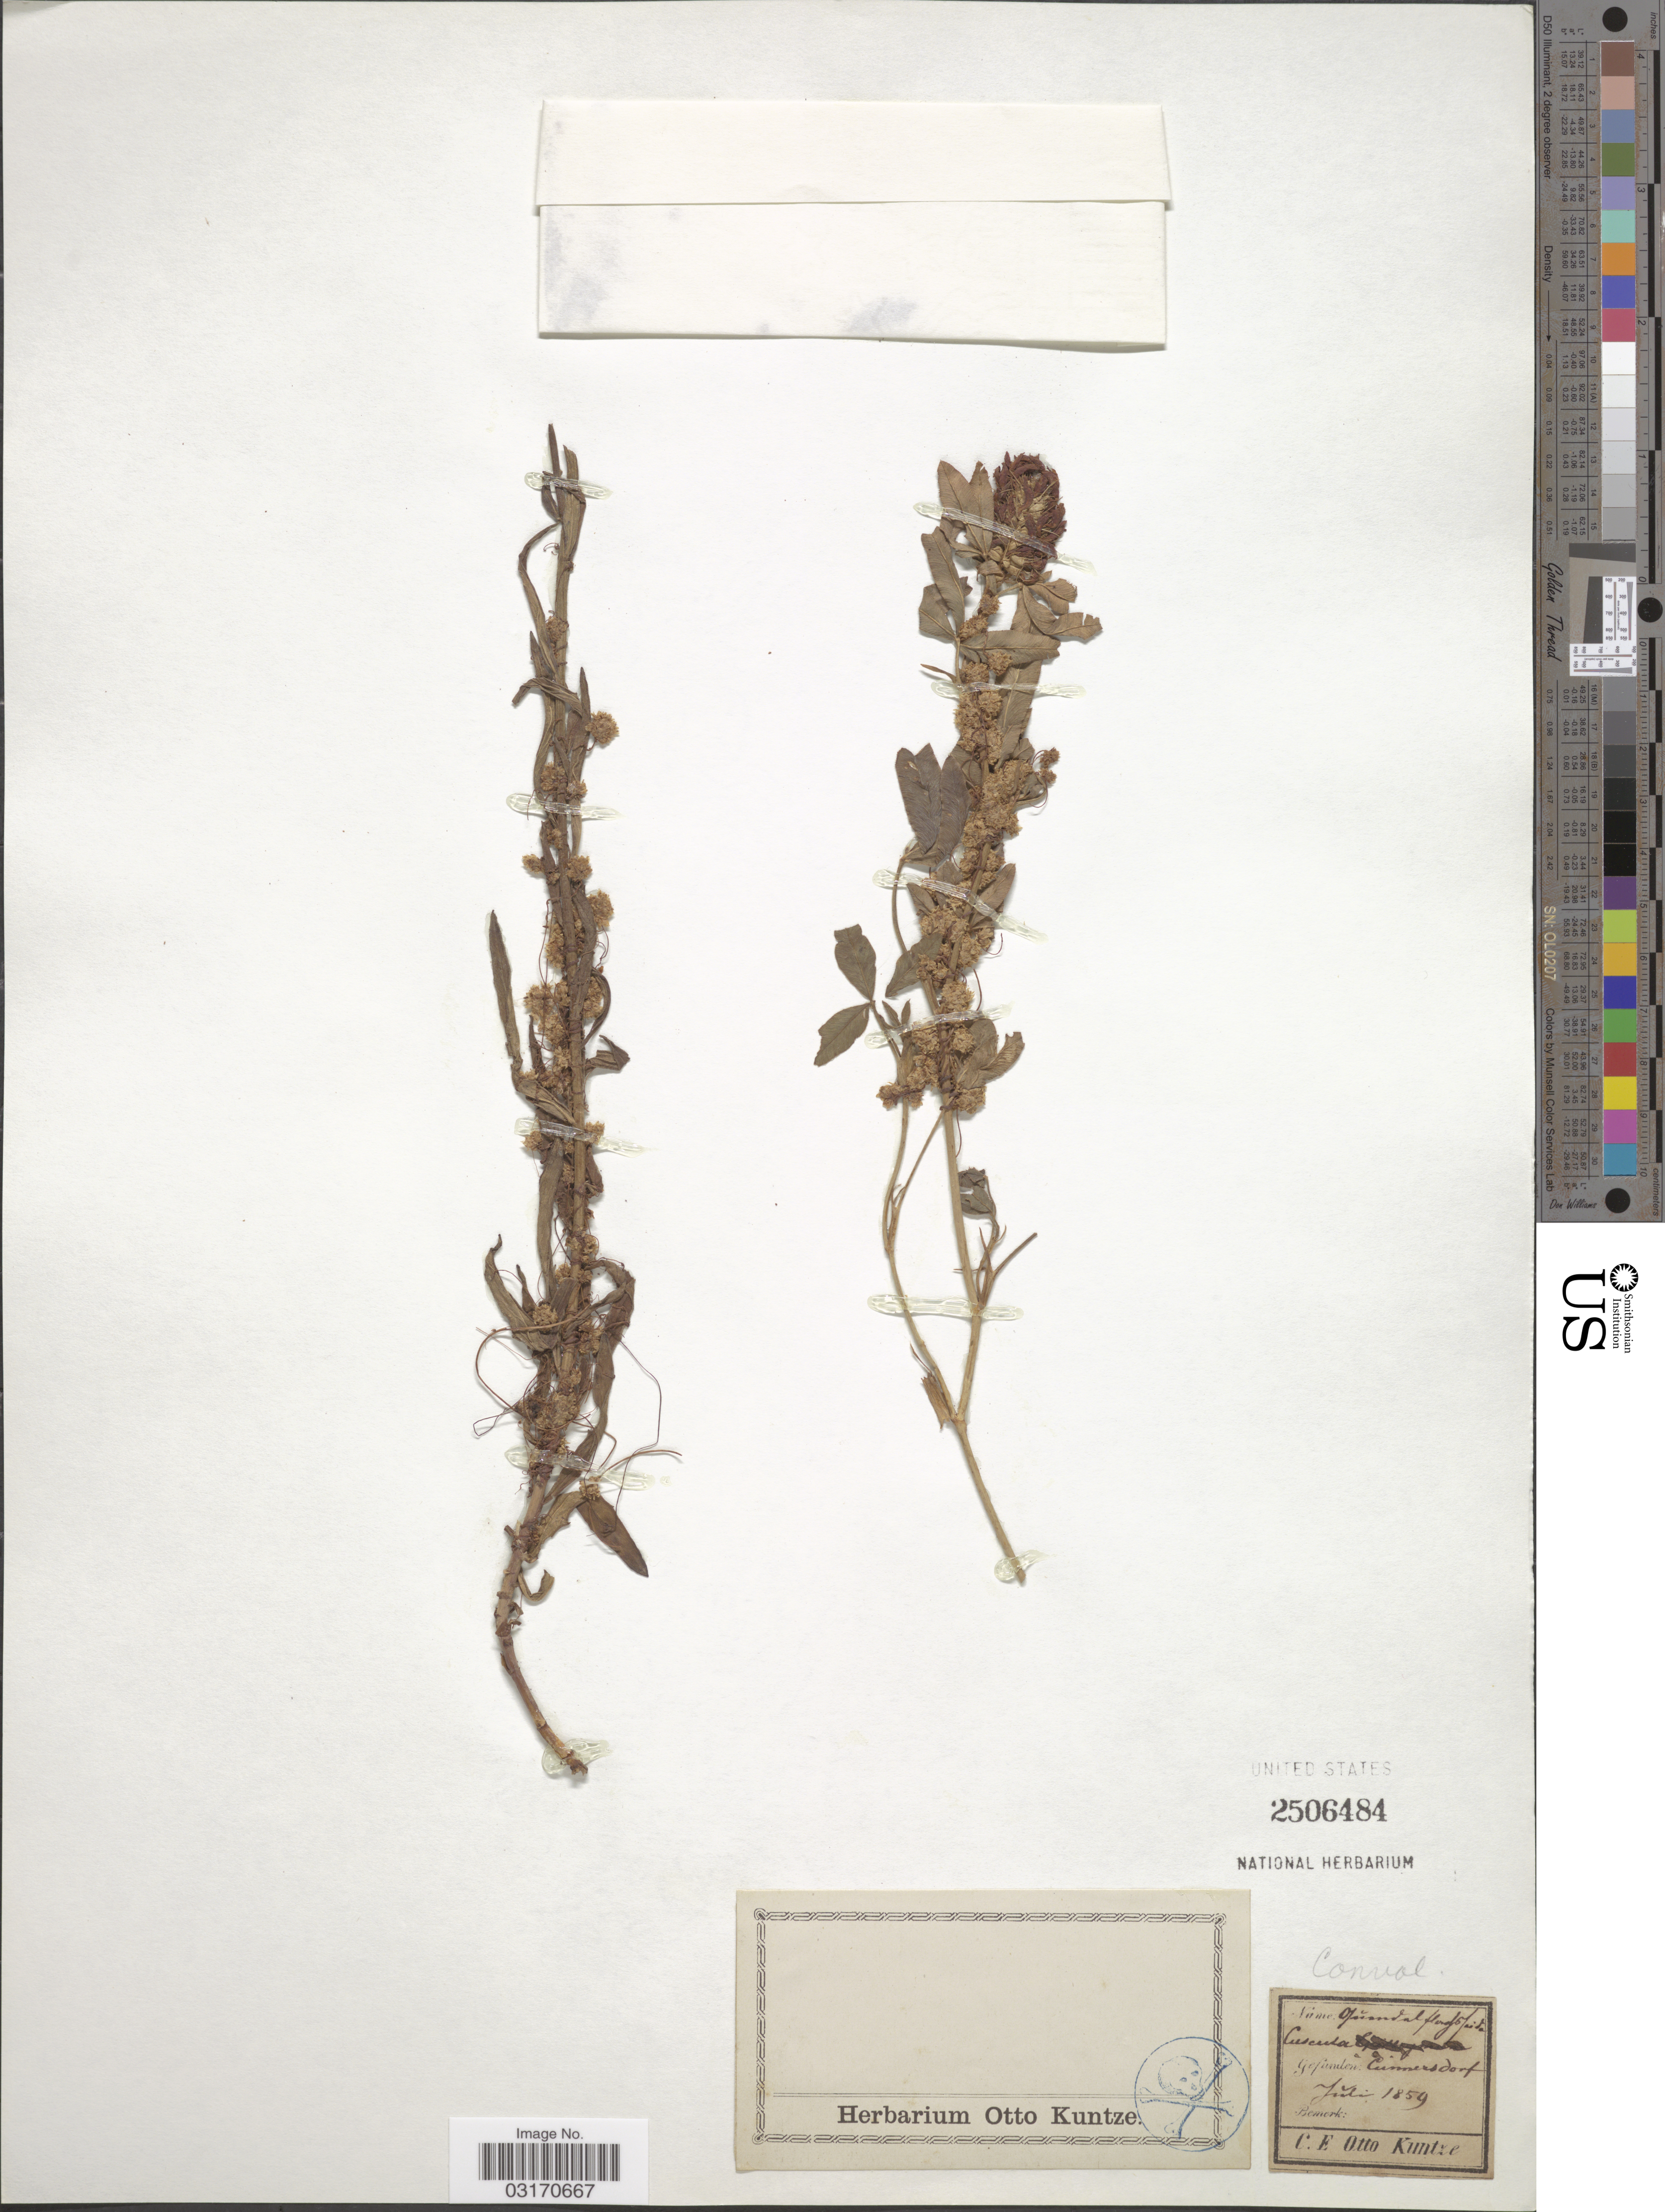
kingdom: Plantae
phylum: Tracheophyta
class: Magnoliopsida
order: Solanales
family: Convolvulaceae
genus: Cuscuta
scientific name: Cuscuta sp.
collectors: C.E.O. Kuntze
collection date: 1859-07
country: Germany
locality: Cunnersdorf.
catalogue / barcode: US 2506484